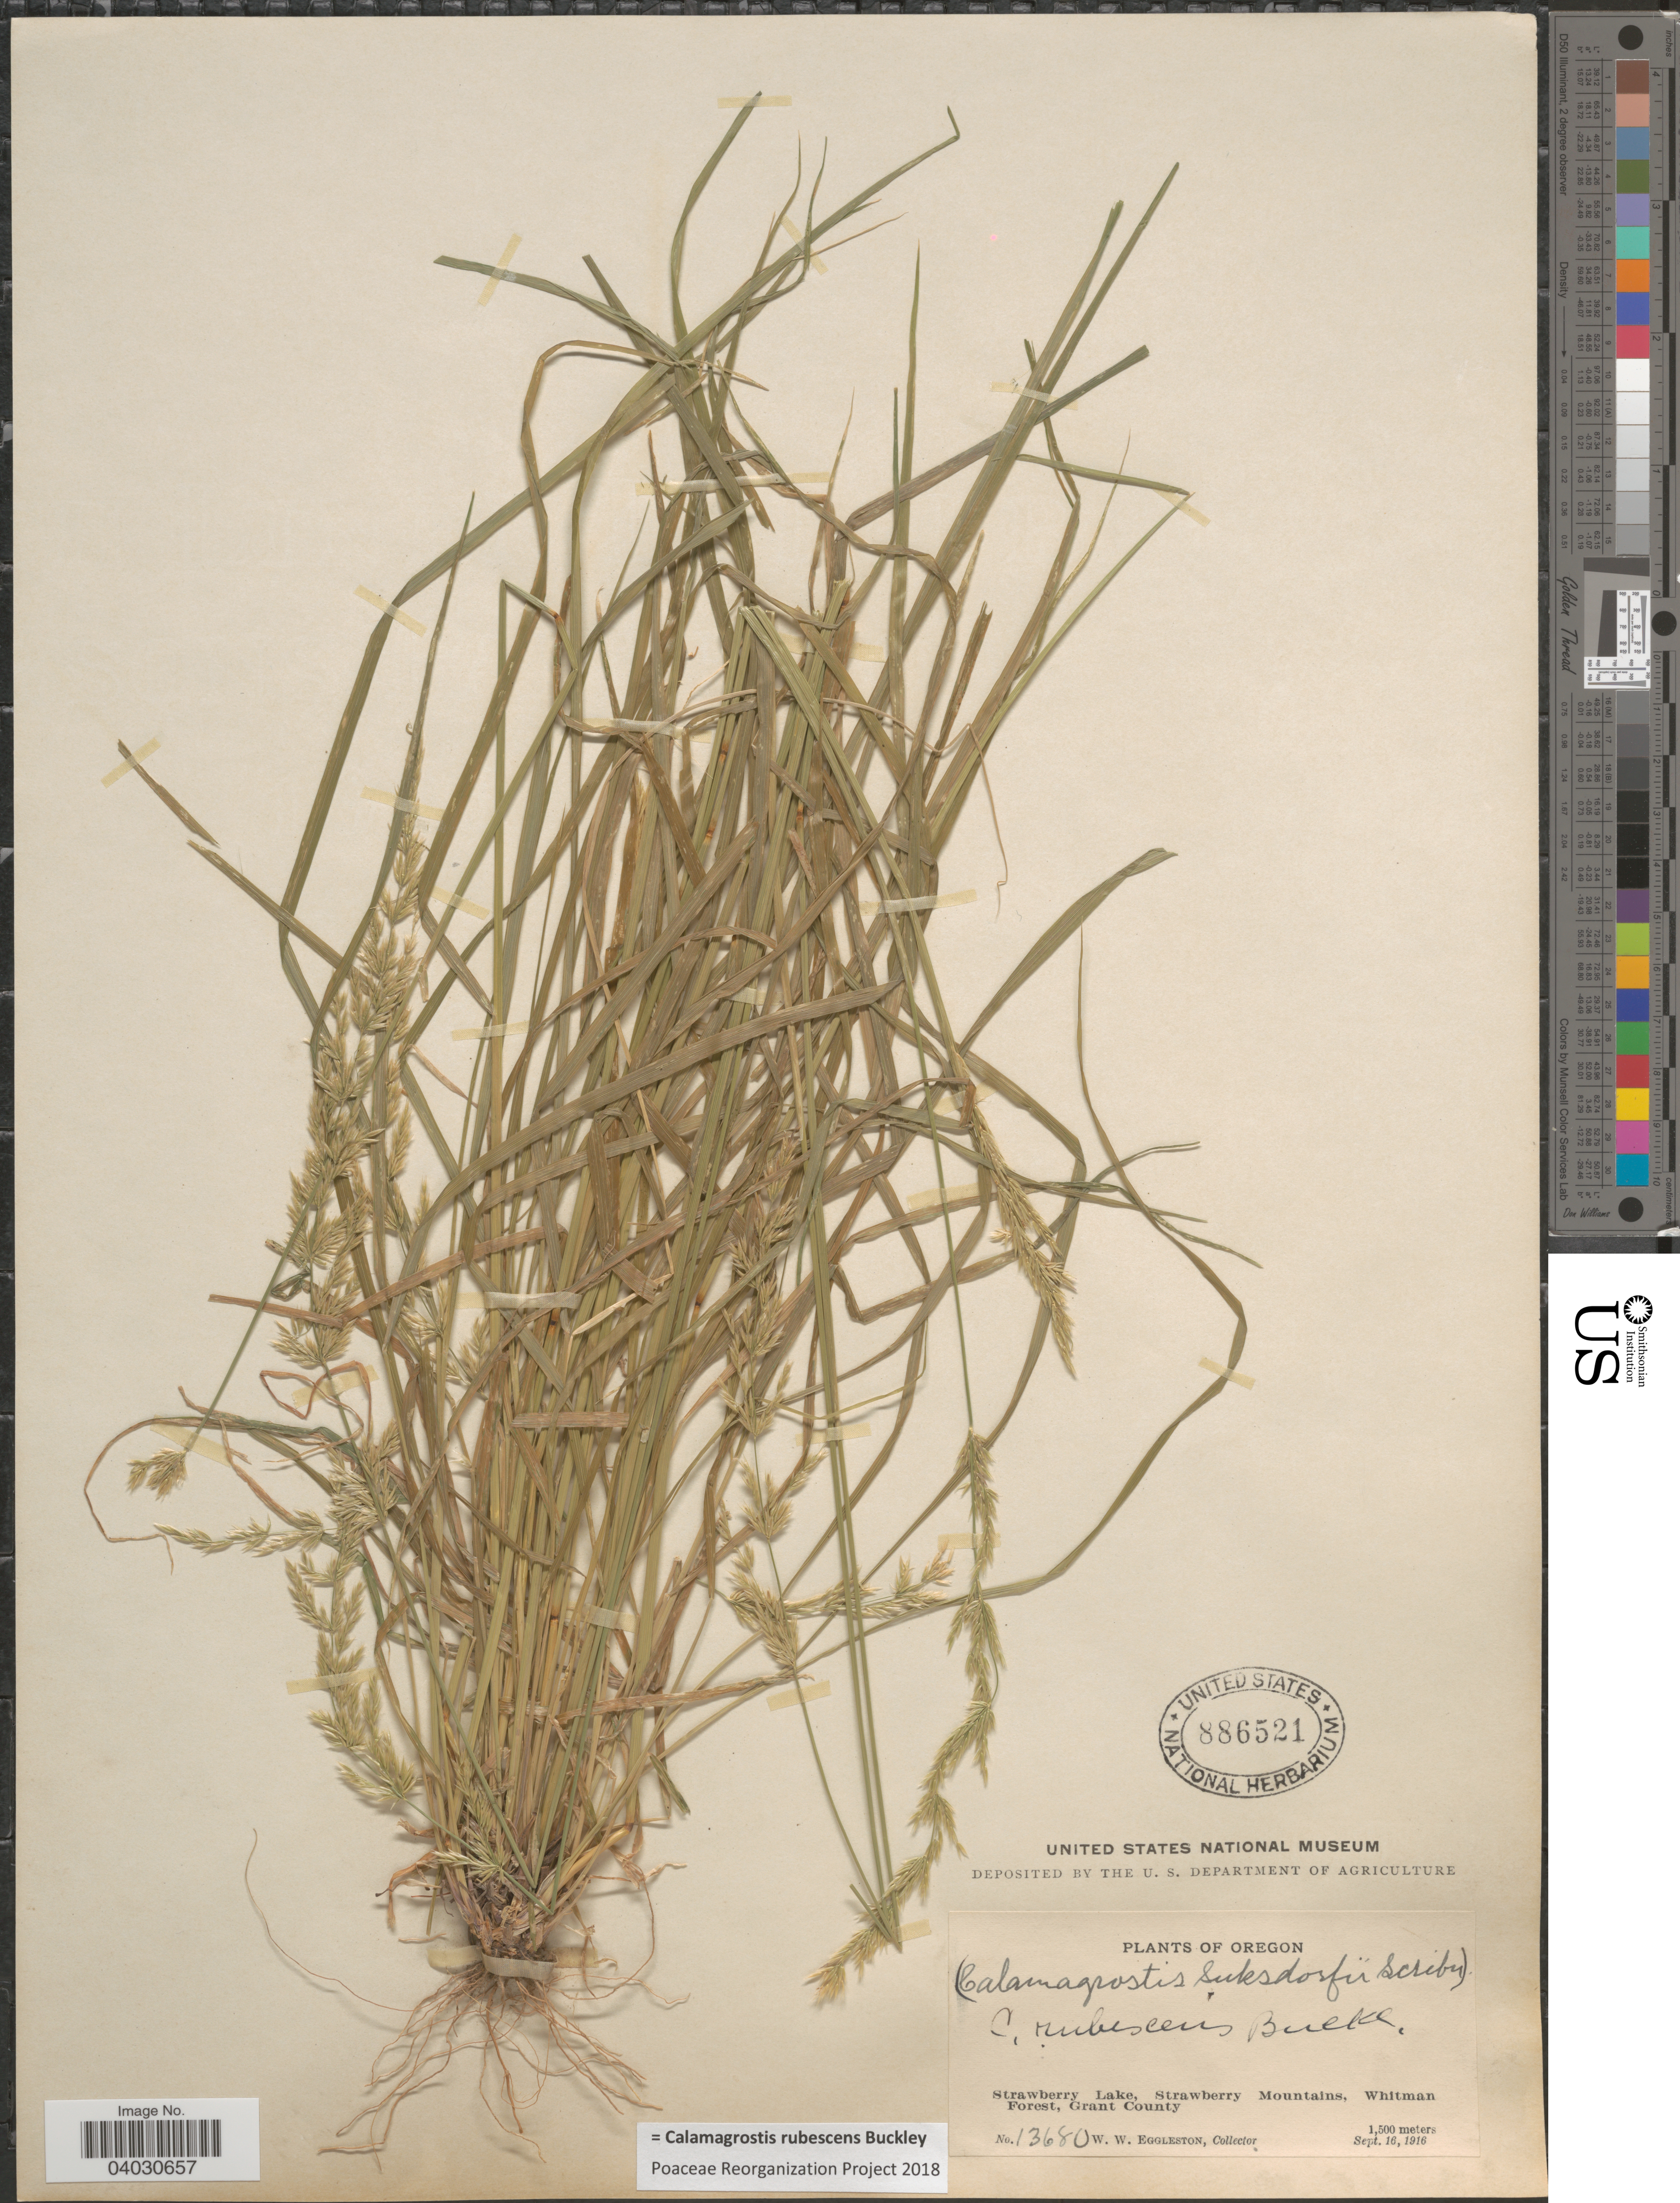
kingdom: Plantae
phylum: Tracheophyta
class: Liliopsida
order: Poales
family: Poaceae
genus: Calamagrostis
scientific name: Calamagrostis rubescens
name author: Buckley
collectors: W. W. Eggleston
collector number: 13680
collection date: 1916-09-16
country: United States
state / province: Oregon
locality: Strawberry Lake, Strawberry Mountains, Whitman Forest, Grant County.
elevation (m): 1500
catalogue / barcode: US 886521